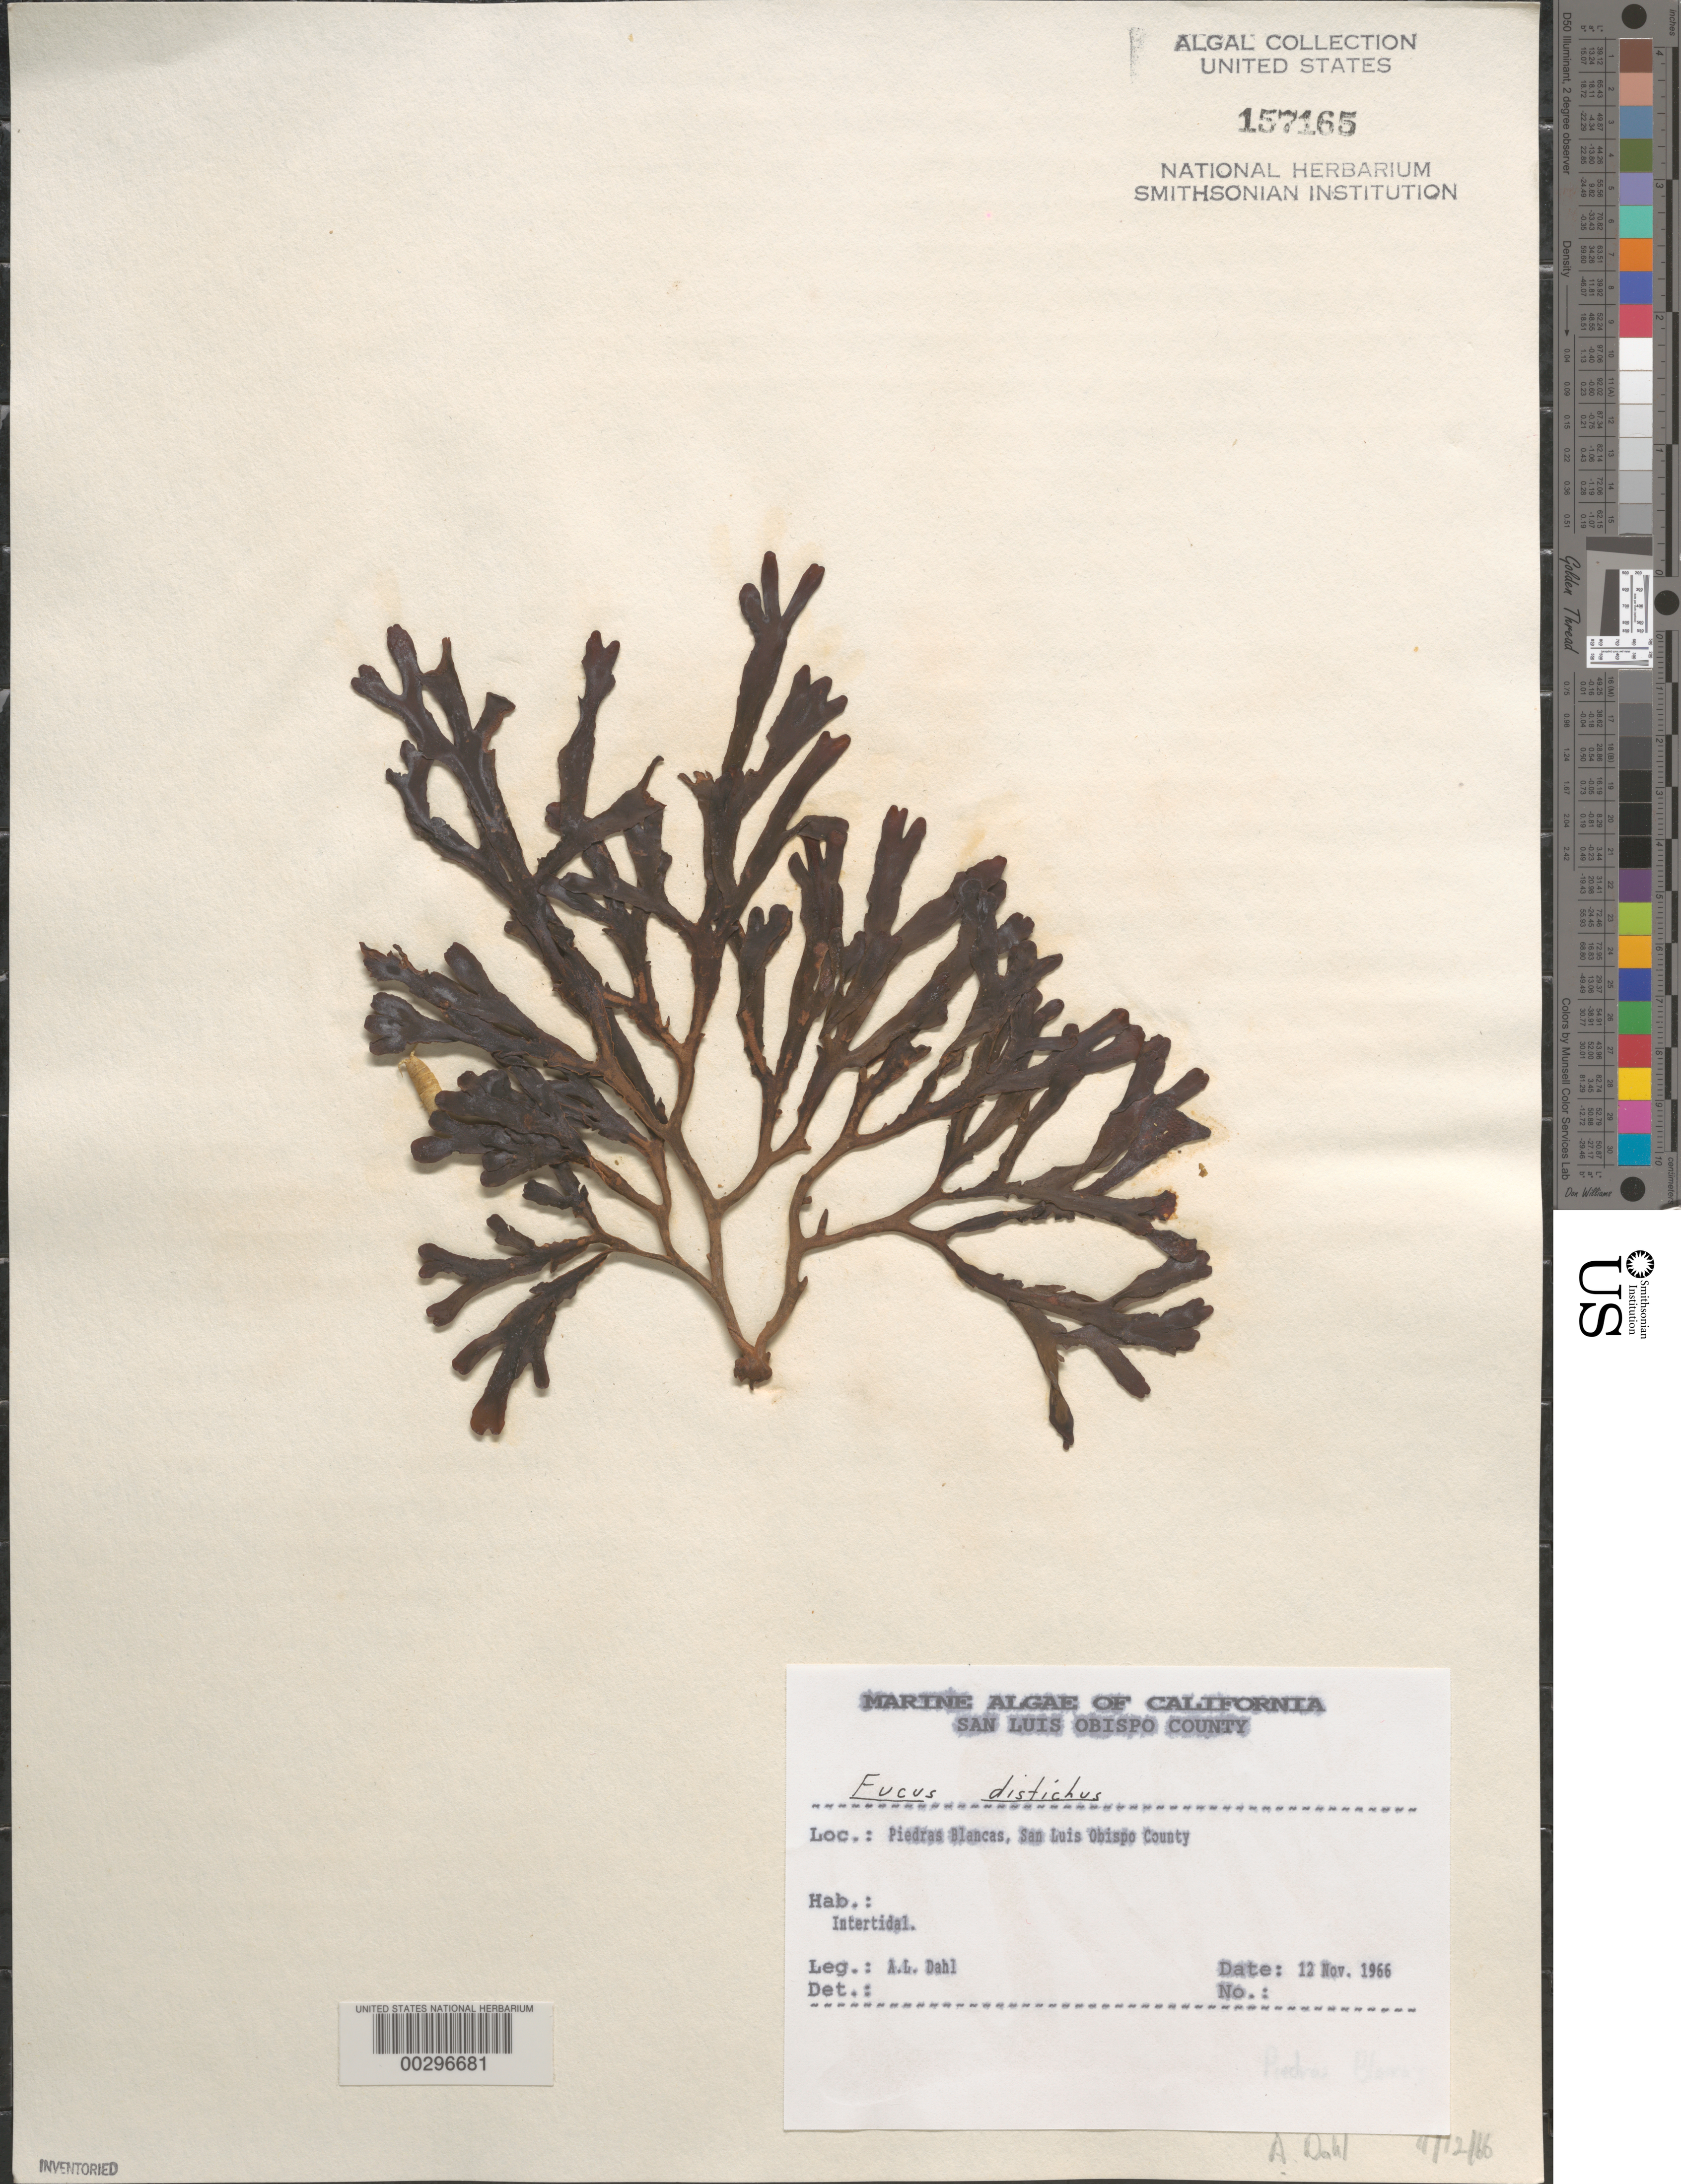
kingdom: Chromista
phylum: Ochrophyta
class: Phaeophyceae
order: Fucales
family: Fucaceae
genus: Fucus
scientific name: Fucus distichus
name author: L.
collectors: A. Dahl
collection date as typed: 12 Nov 1966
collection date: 1966-11-12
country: United States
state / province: California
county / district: San Luis Obispo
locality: Piedras Blancas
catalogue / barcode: US 157165